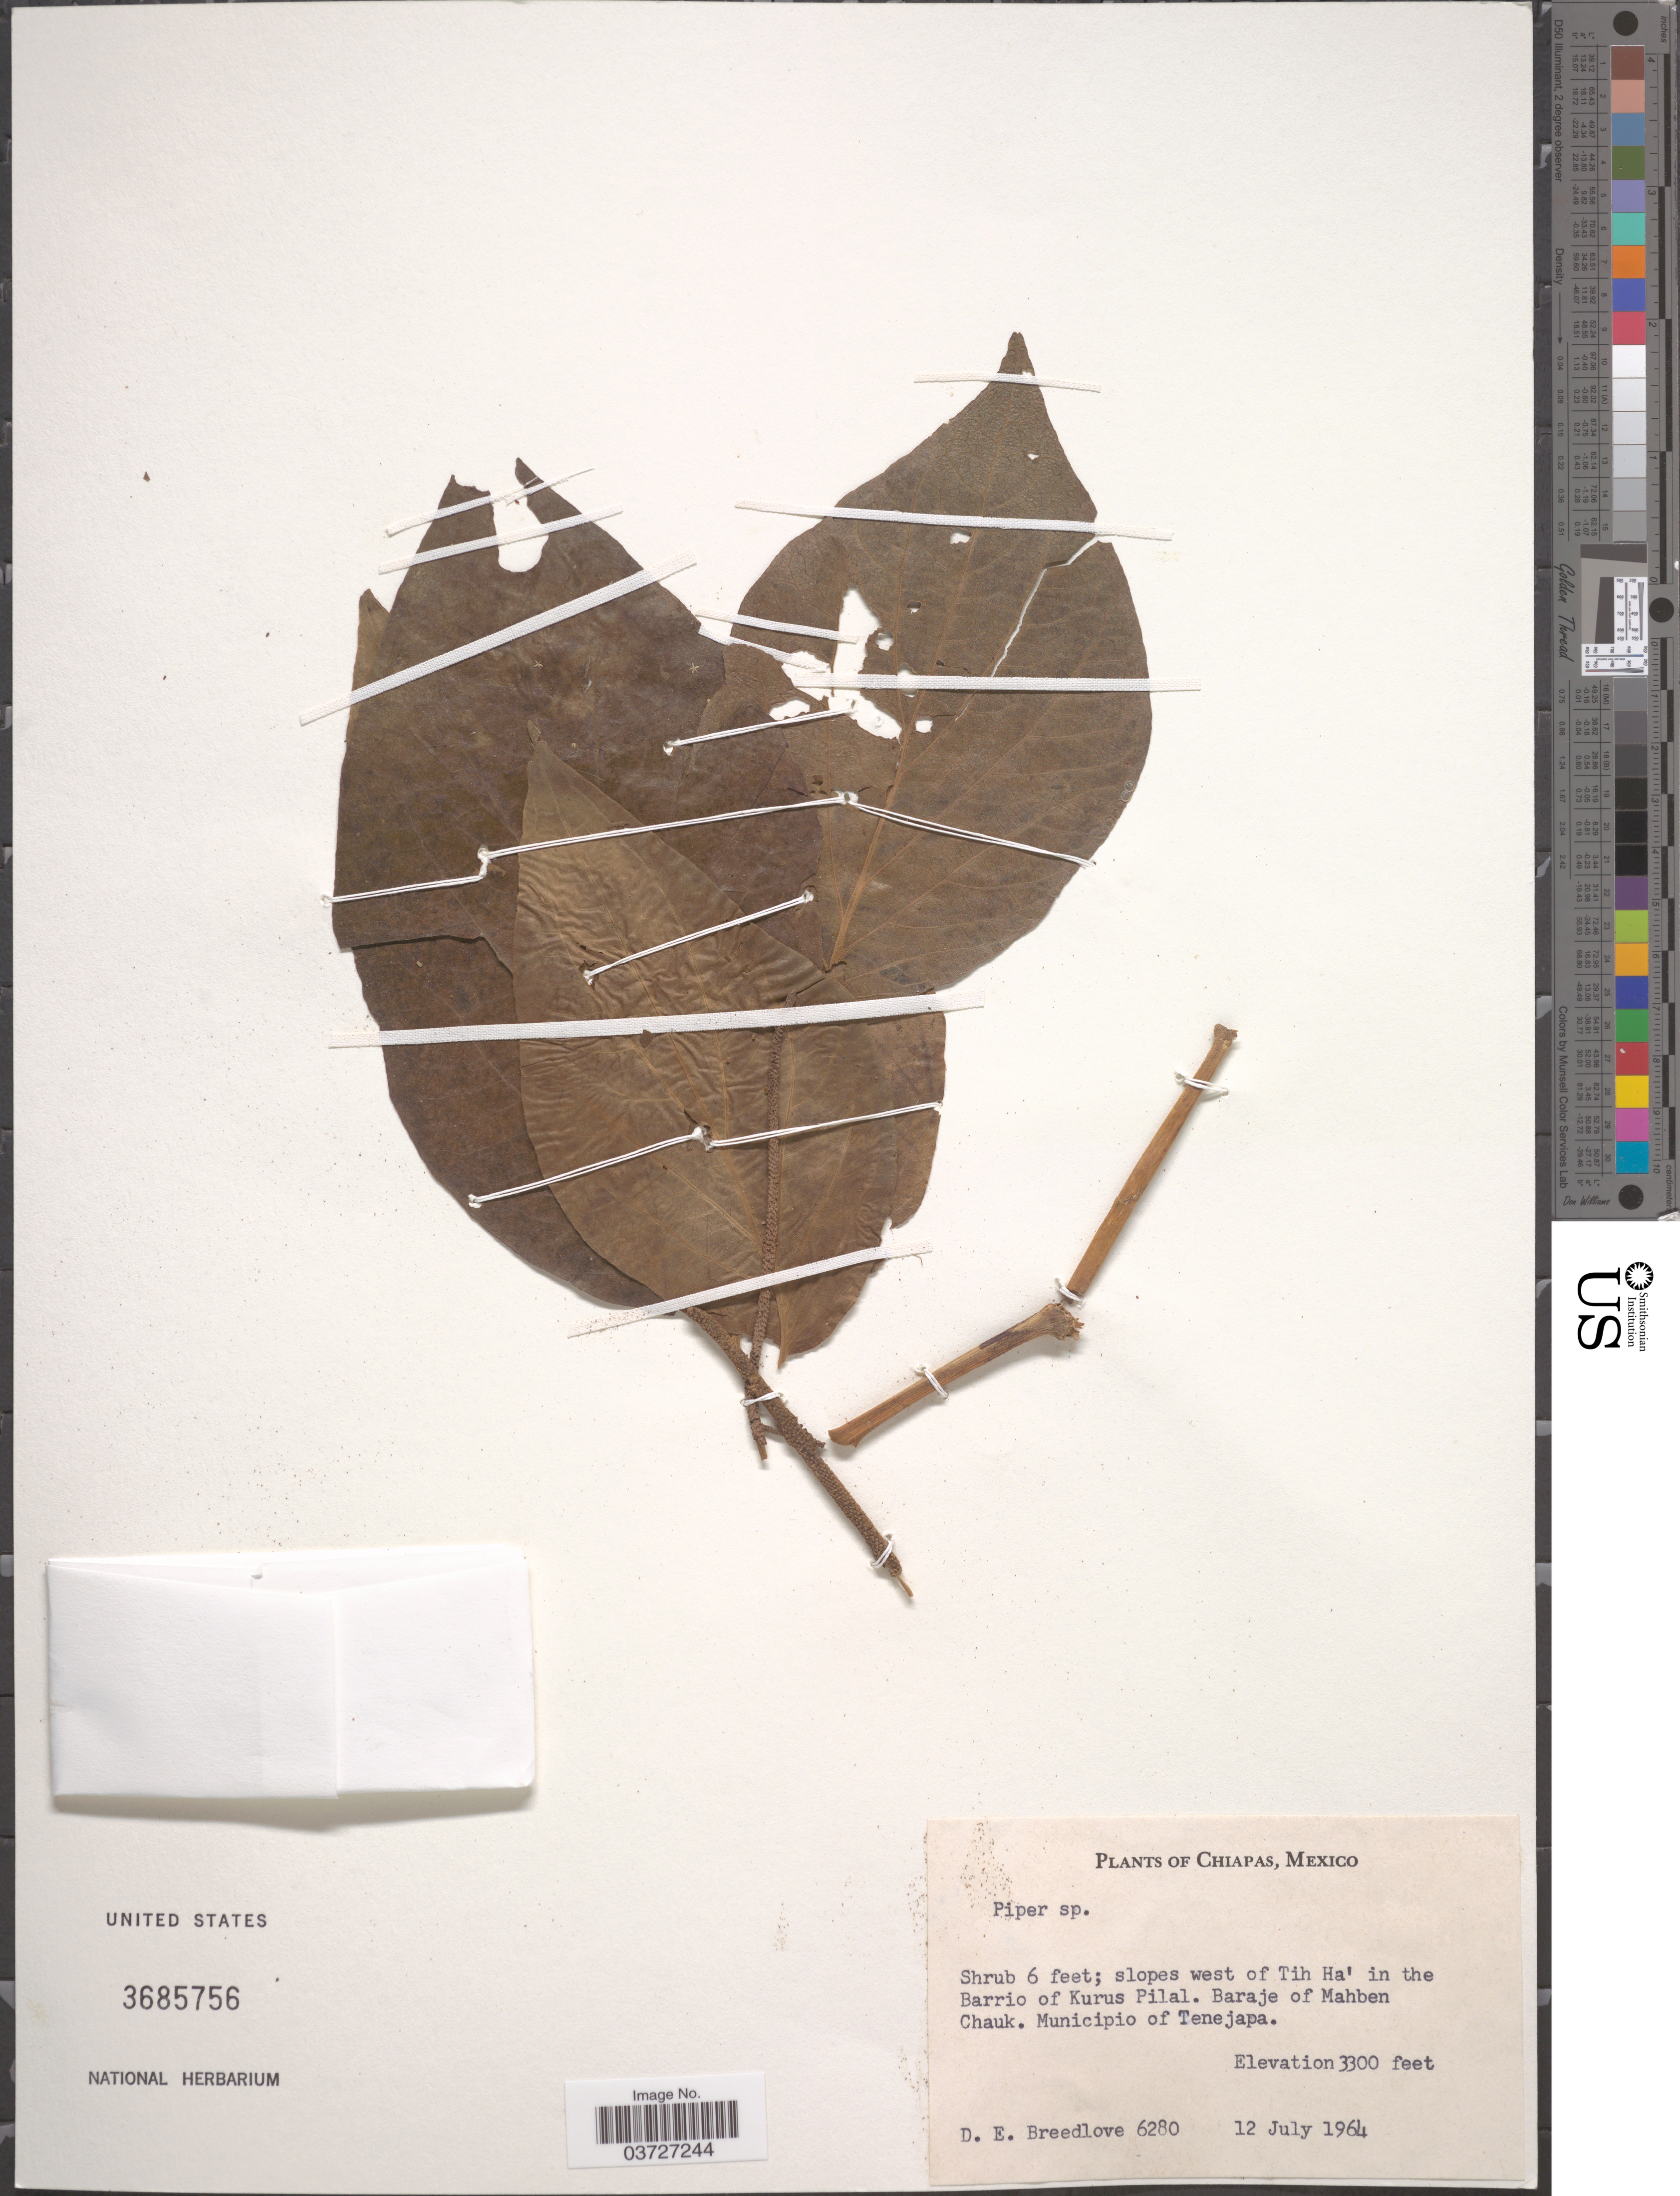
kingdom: Plantae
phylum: Tracheophyta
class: Magnoliopsida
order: Piperales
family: Piperaceae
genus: Piper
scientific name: Piper sp.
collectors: D. E. Breedlove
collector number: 6280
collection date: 1964-07-12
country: Mexico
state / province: Chiapas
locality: Slopes west of Tih Ha' in the Barrio of Kurus Pilal. Baraje of Mahben Chauk. Municipio of Tenejapa.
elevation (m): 1006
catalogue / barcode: US 3685756